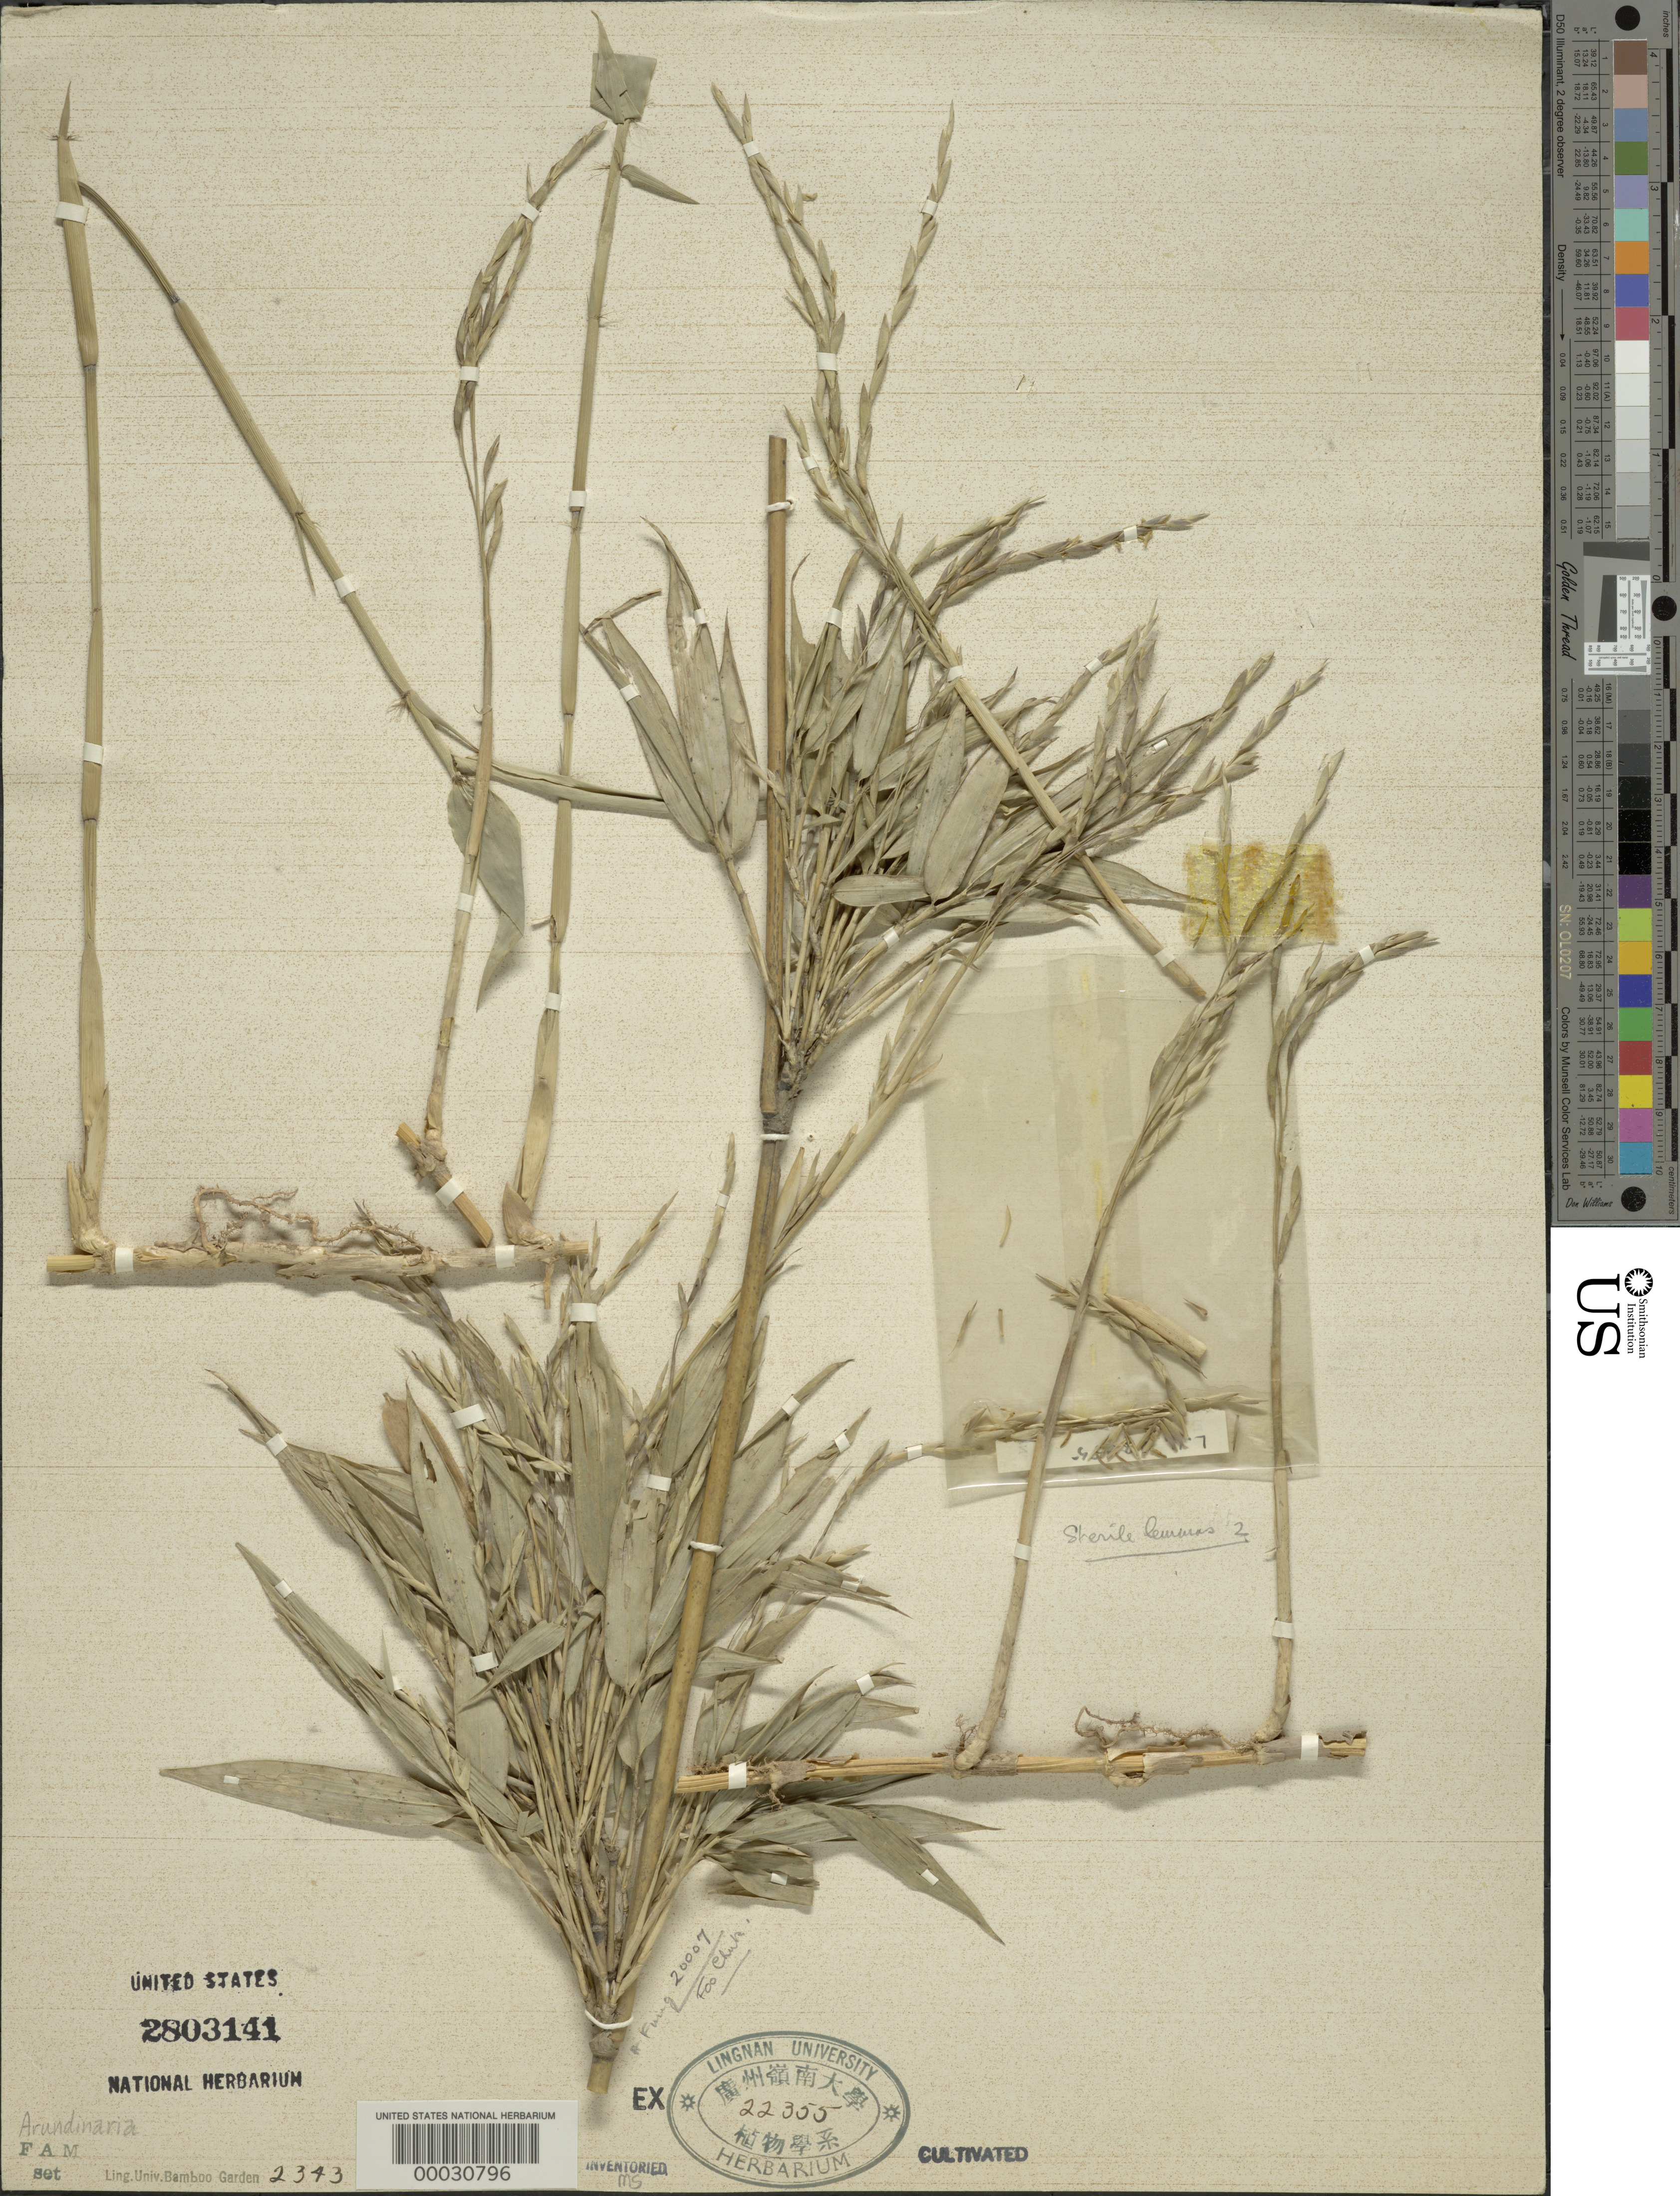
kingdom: Plantae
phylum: Tracheophyta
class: Liliopsida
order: Poales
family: Poaceae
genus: Arundinaria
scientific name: Arundinaria sp.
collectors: H. L. Fung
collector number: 20007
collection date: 1932-04-01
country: China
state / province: Guangdong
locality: Grown in Lingnan University Bamboo Garden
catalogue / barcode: US 2803141